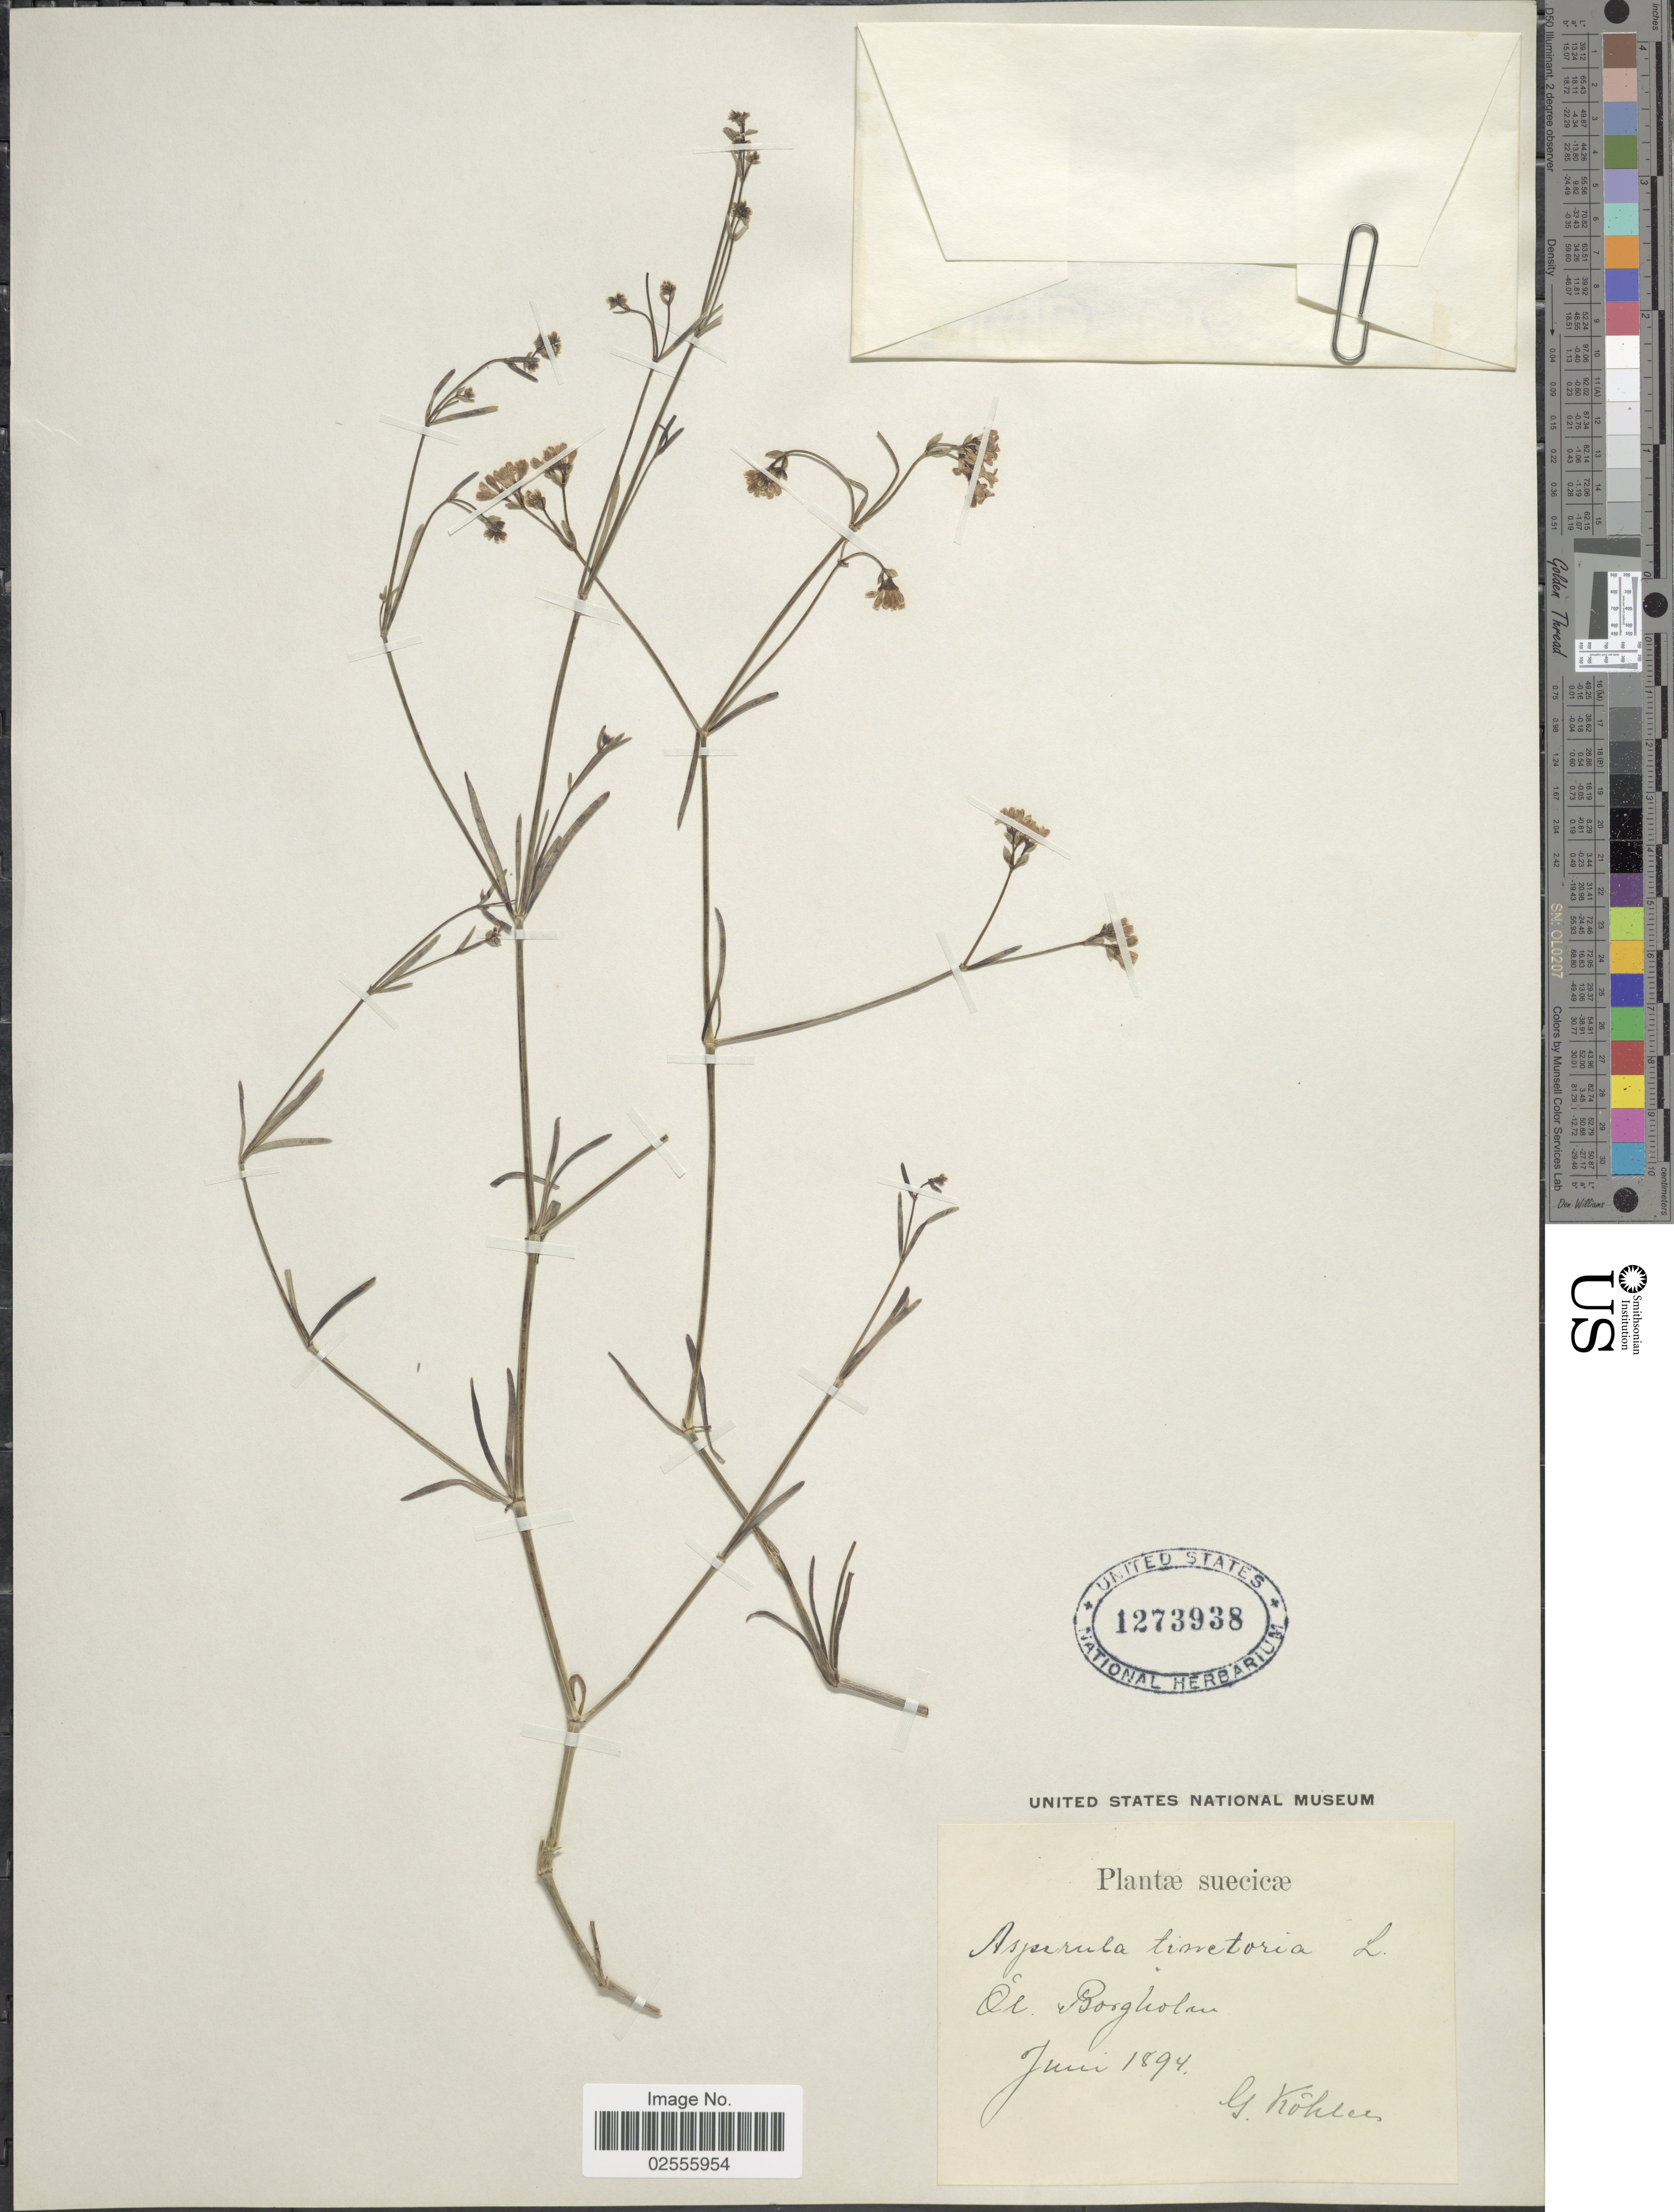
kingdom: Plantae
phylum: Tracheophyta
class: Magnoliopsida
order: Gentianales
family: Rubiaceae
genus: Asperula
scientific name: Asperula tinctoria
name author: L.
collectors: G. Kohler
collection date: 1894-06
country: Sweden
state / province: Kalmar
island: Öland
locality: Suecicae, Ol. Borgholm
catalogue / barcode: US 1273938